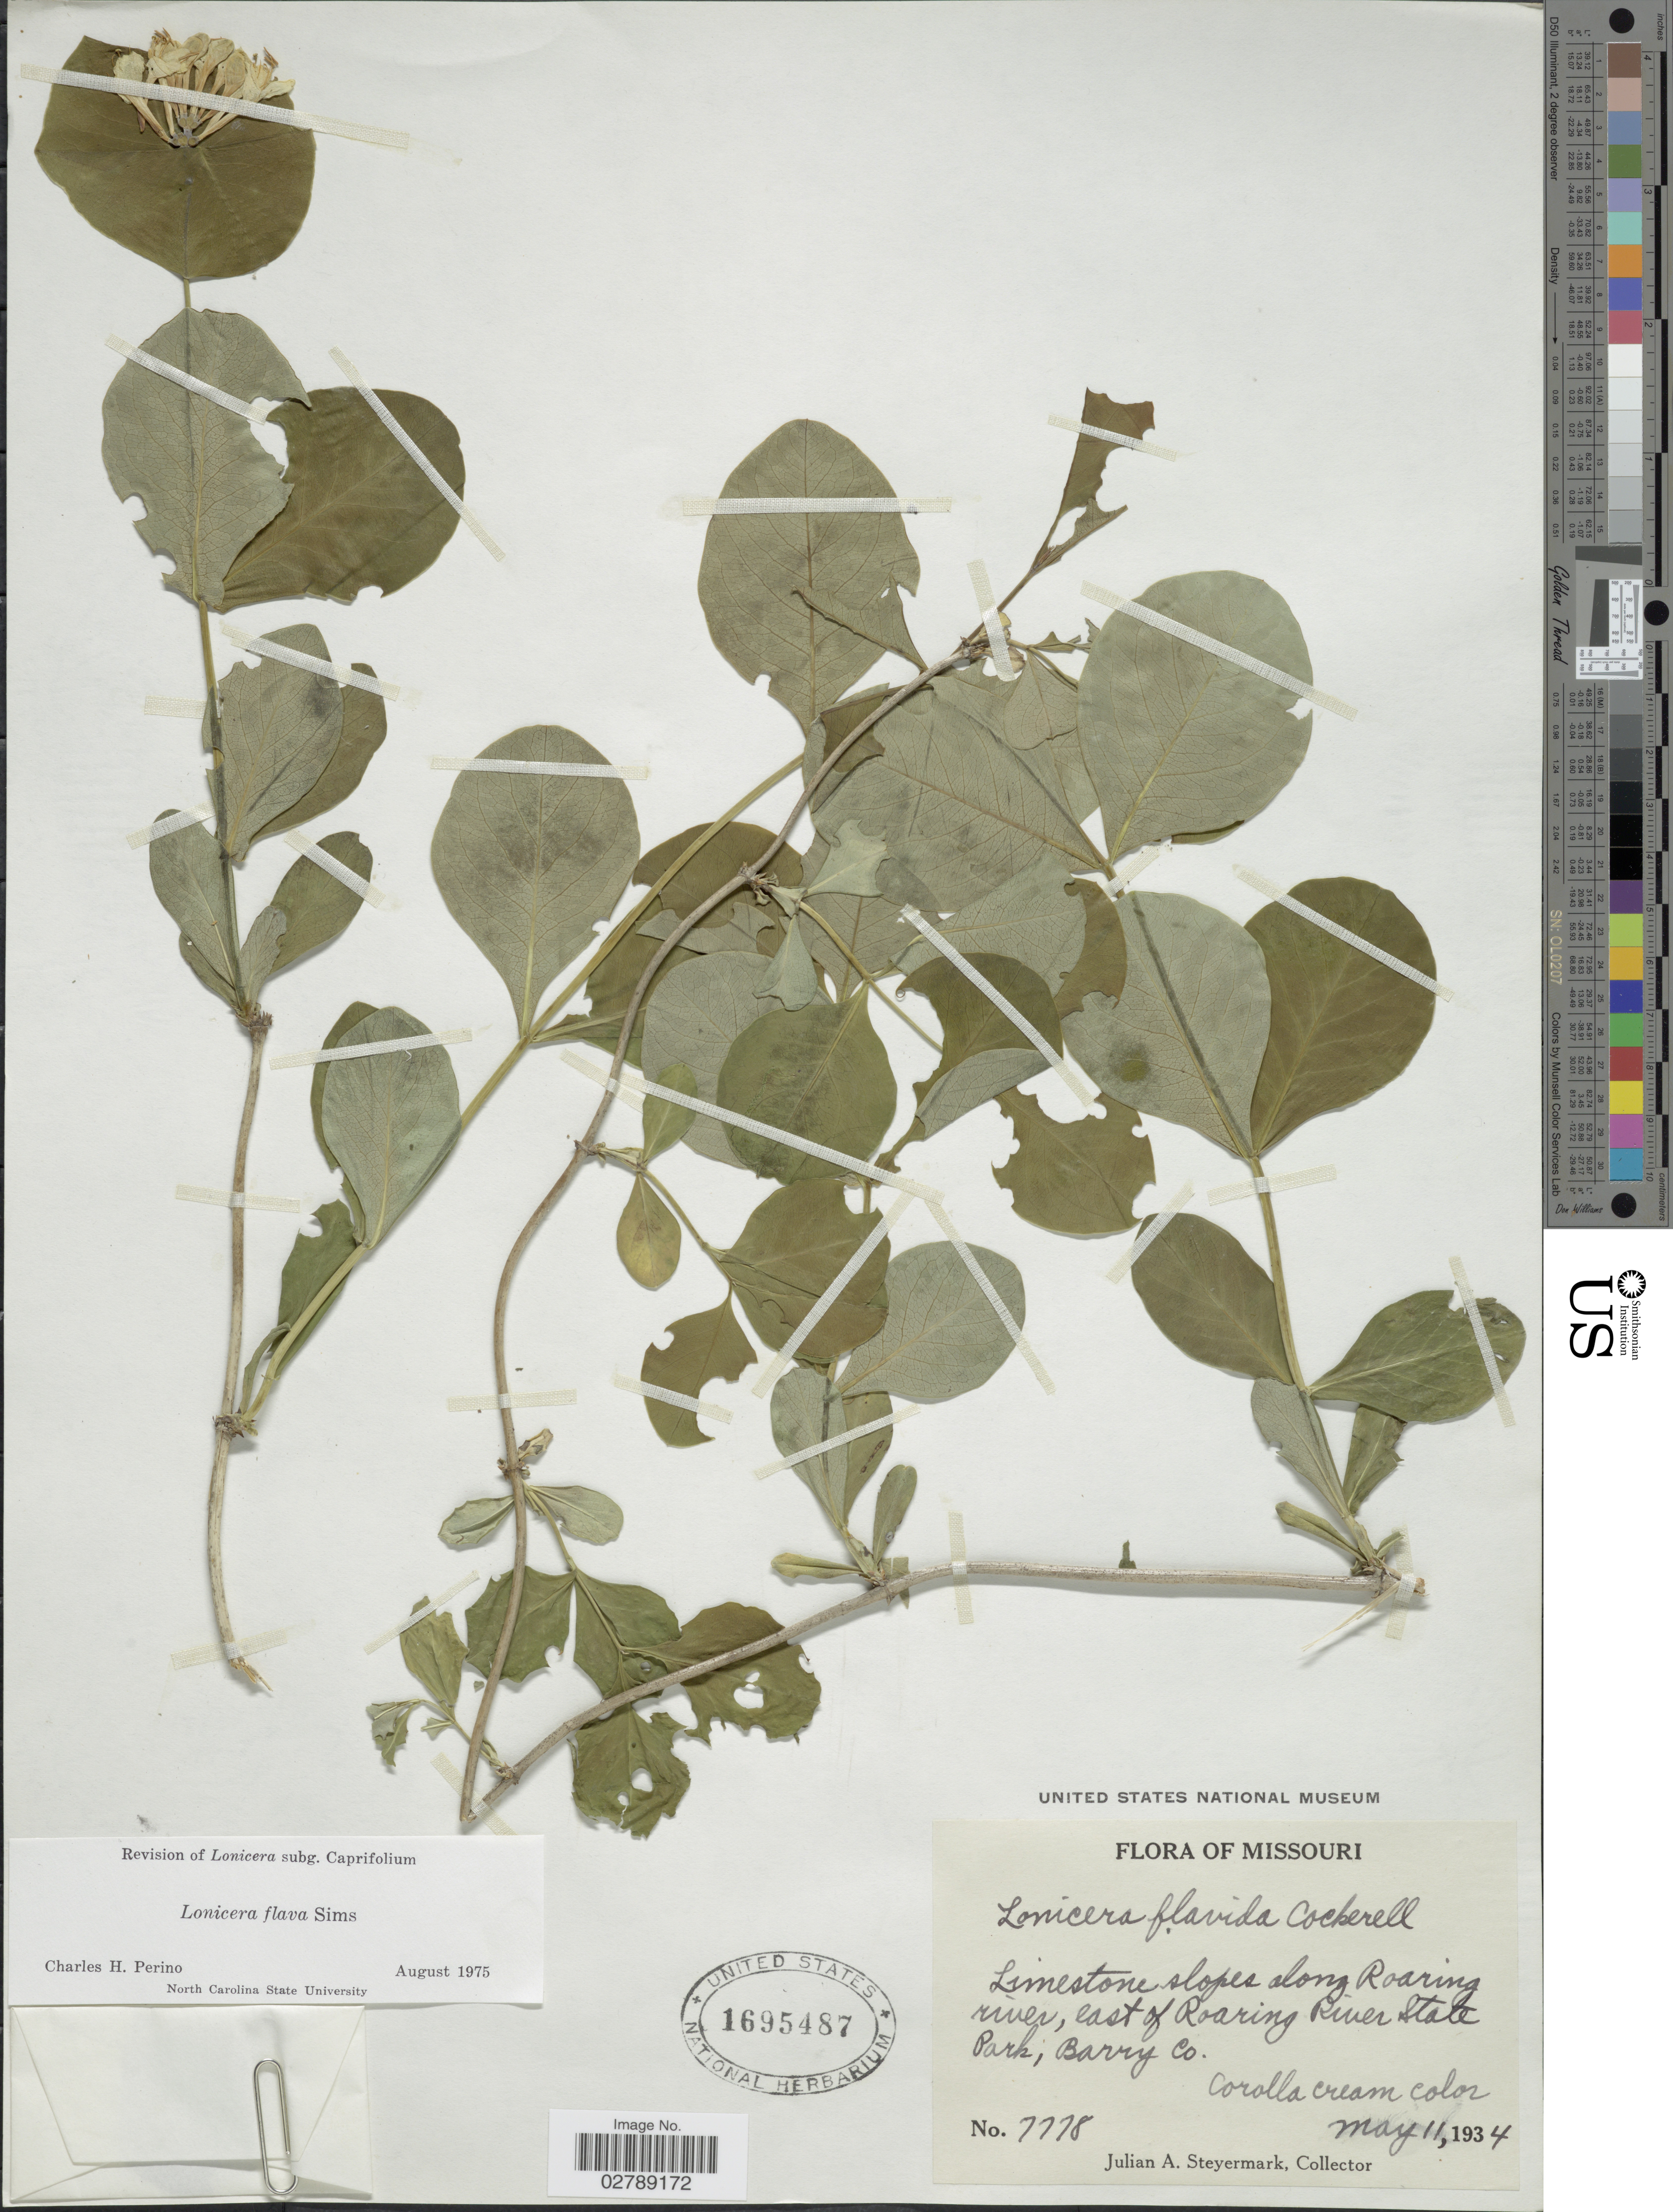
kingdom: Plantae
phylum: Tracheophyta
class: Magnoliopsida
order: Dipsacales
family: Caprifoliaceae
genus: Lonicera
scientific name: Lonicera flavida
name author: Cockerell ex Rehder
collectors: J. Steyermark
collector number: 7778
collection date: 1934-05-11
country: United States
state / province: Missouri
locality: Limestone slopes along Roaring river, east of Roaring River State Park, Barry Co.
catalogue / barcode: US 1695487